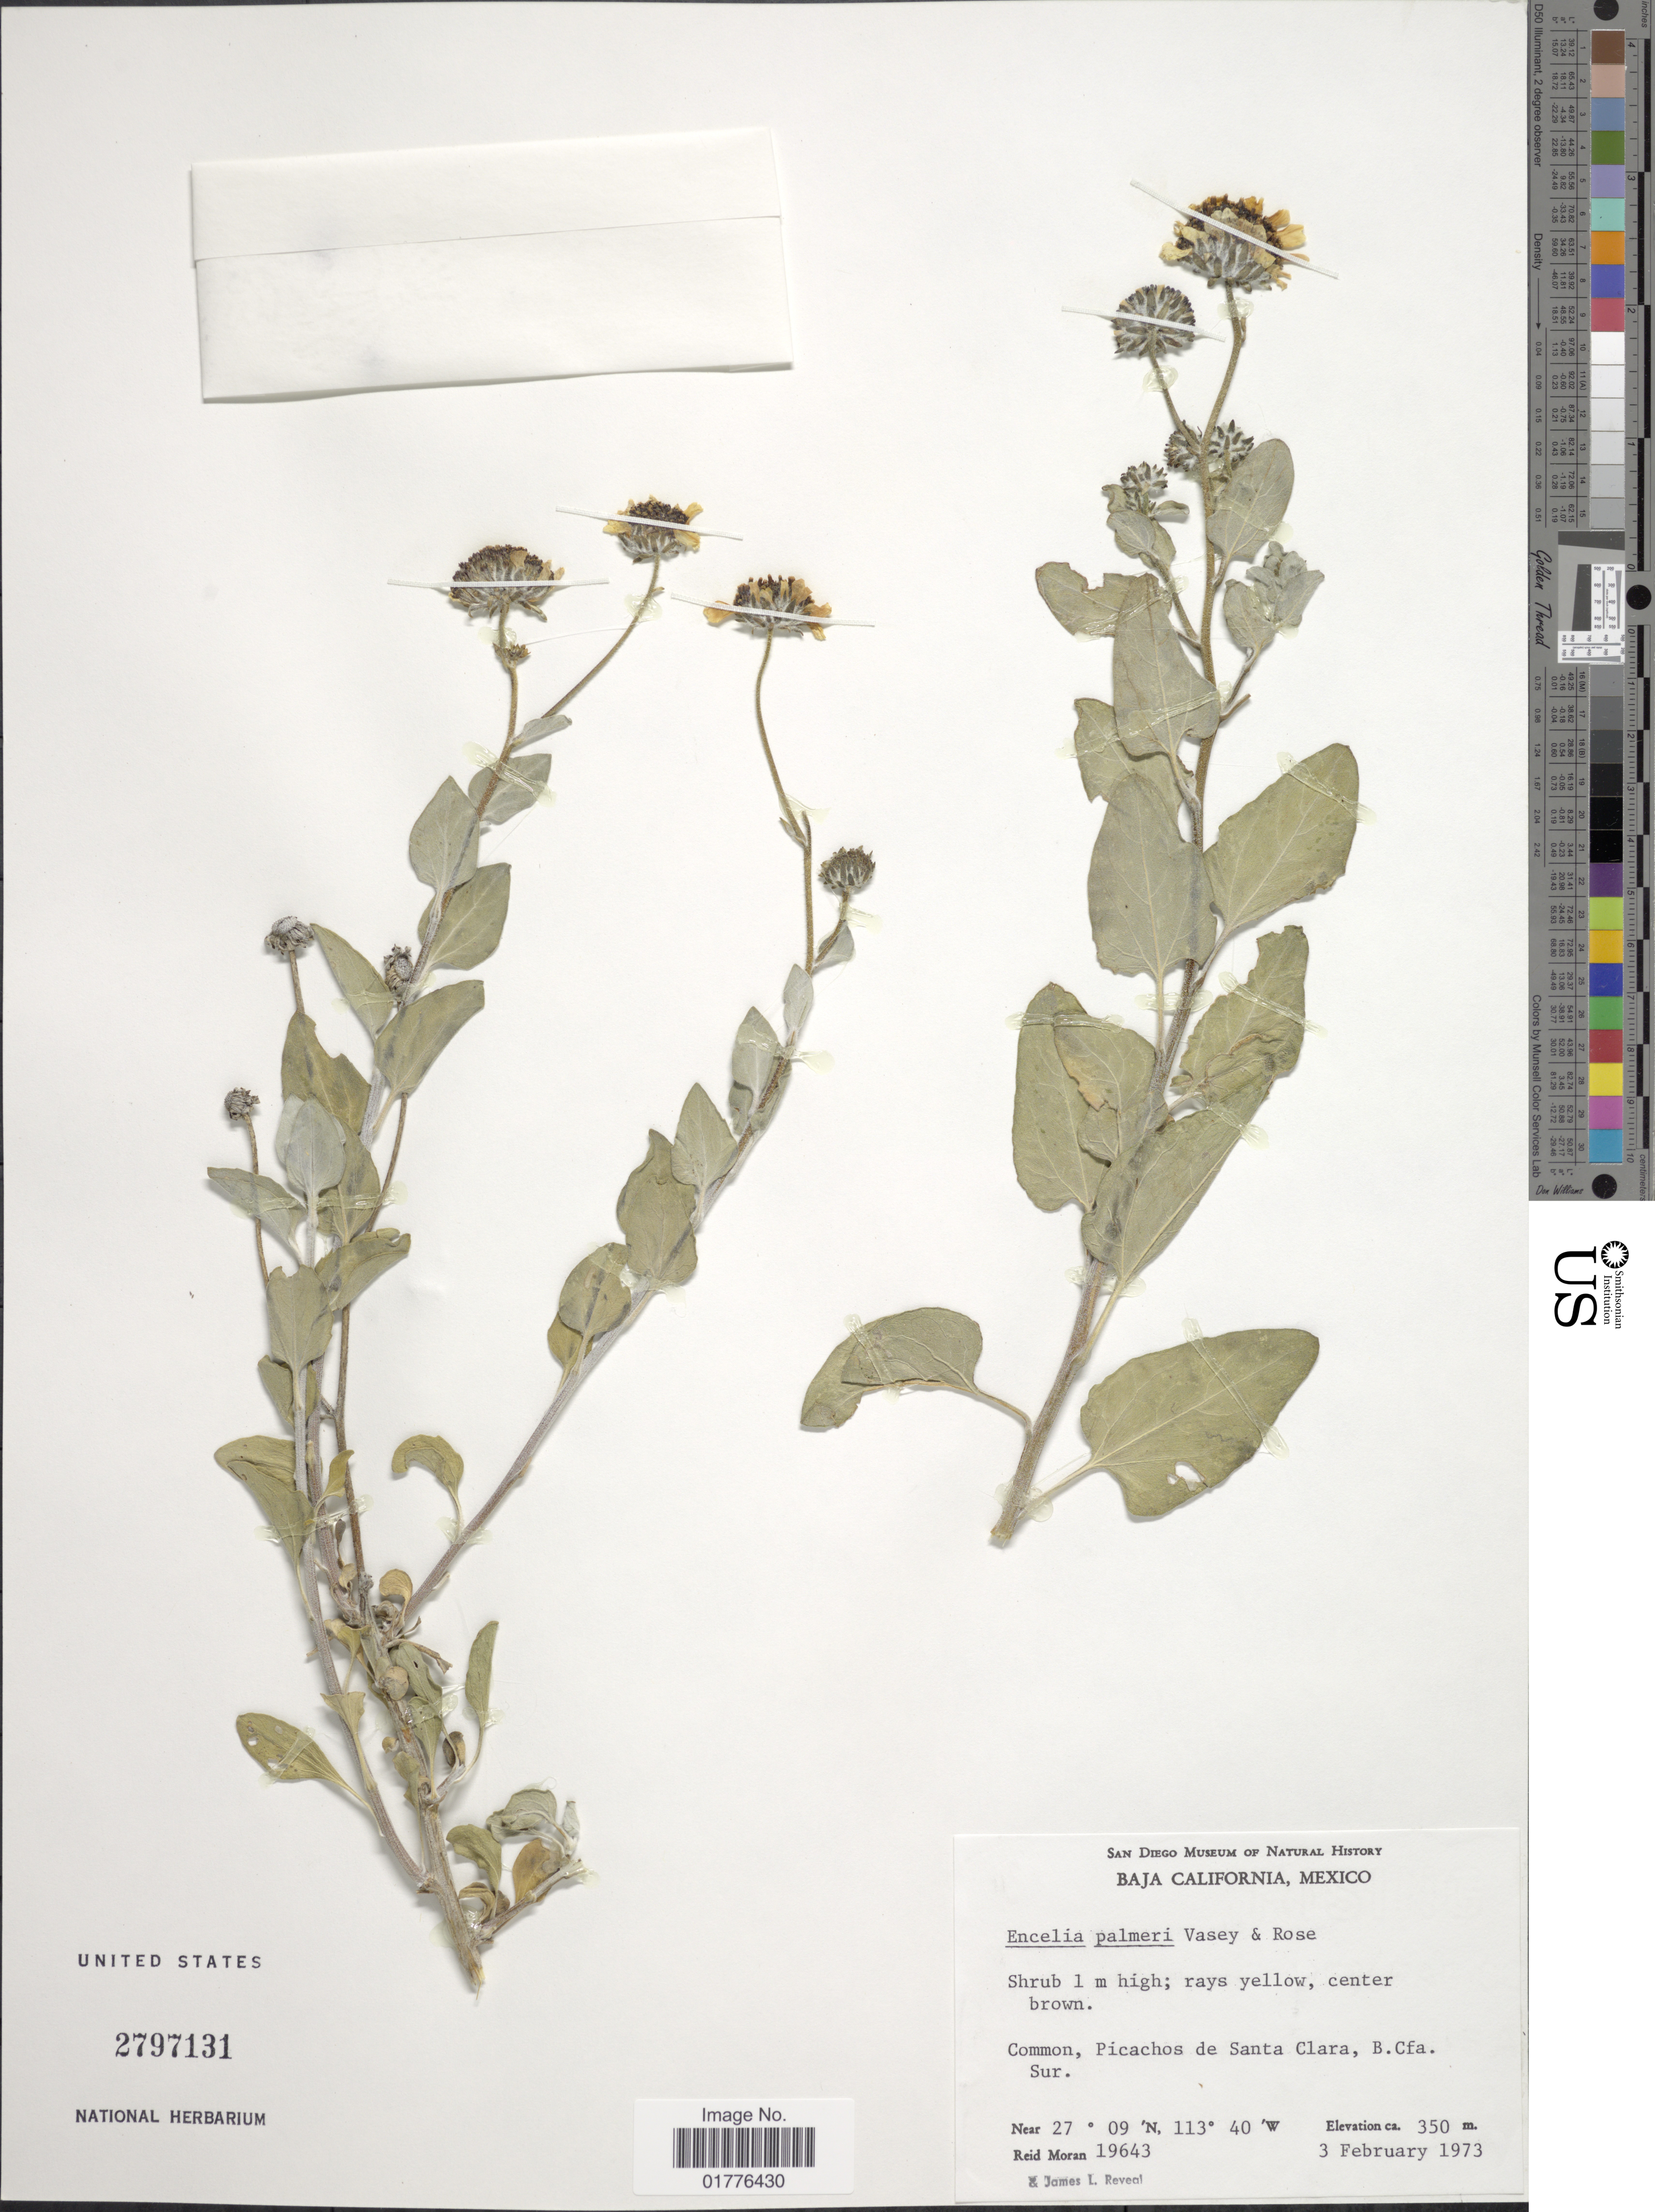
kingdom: Plantae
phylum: Tracheophyta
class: Magnoliopsida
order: Asterales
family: Asteraceae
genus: Encelia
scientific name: Encelia palmeri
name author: Vasey & Rose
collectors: R. V. Moran & J. L. Reveal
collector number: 19643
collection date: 1973-02-03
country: Mexico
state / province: Baja California Sur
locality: Picachos de Santa Clara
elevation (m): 350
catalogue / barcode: US 2797131